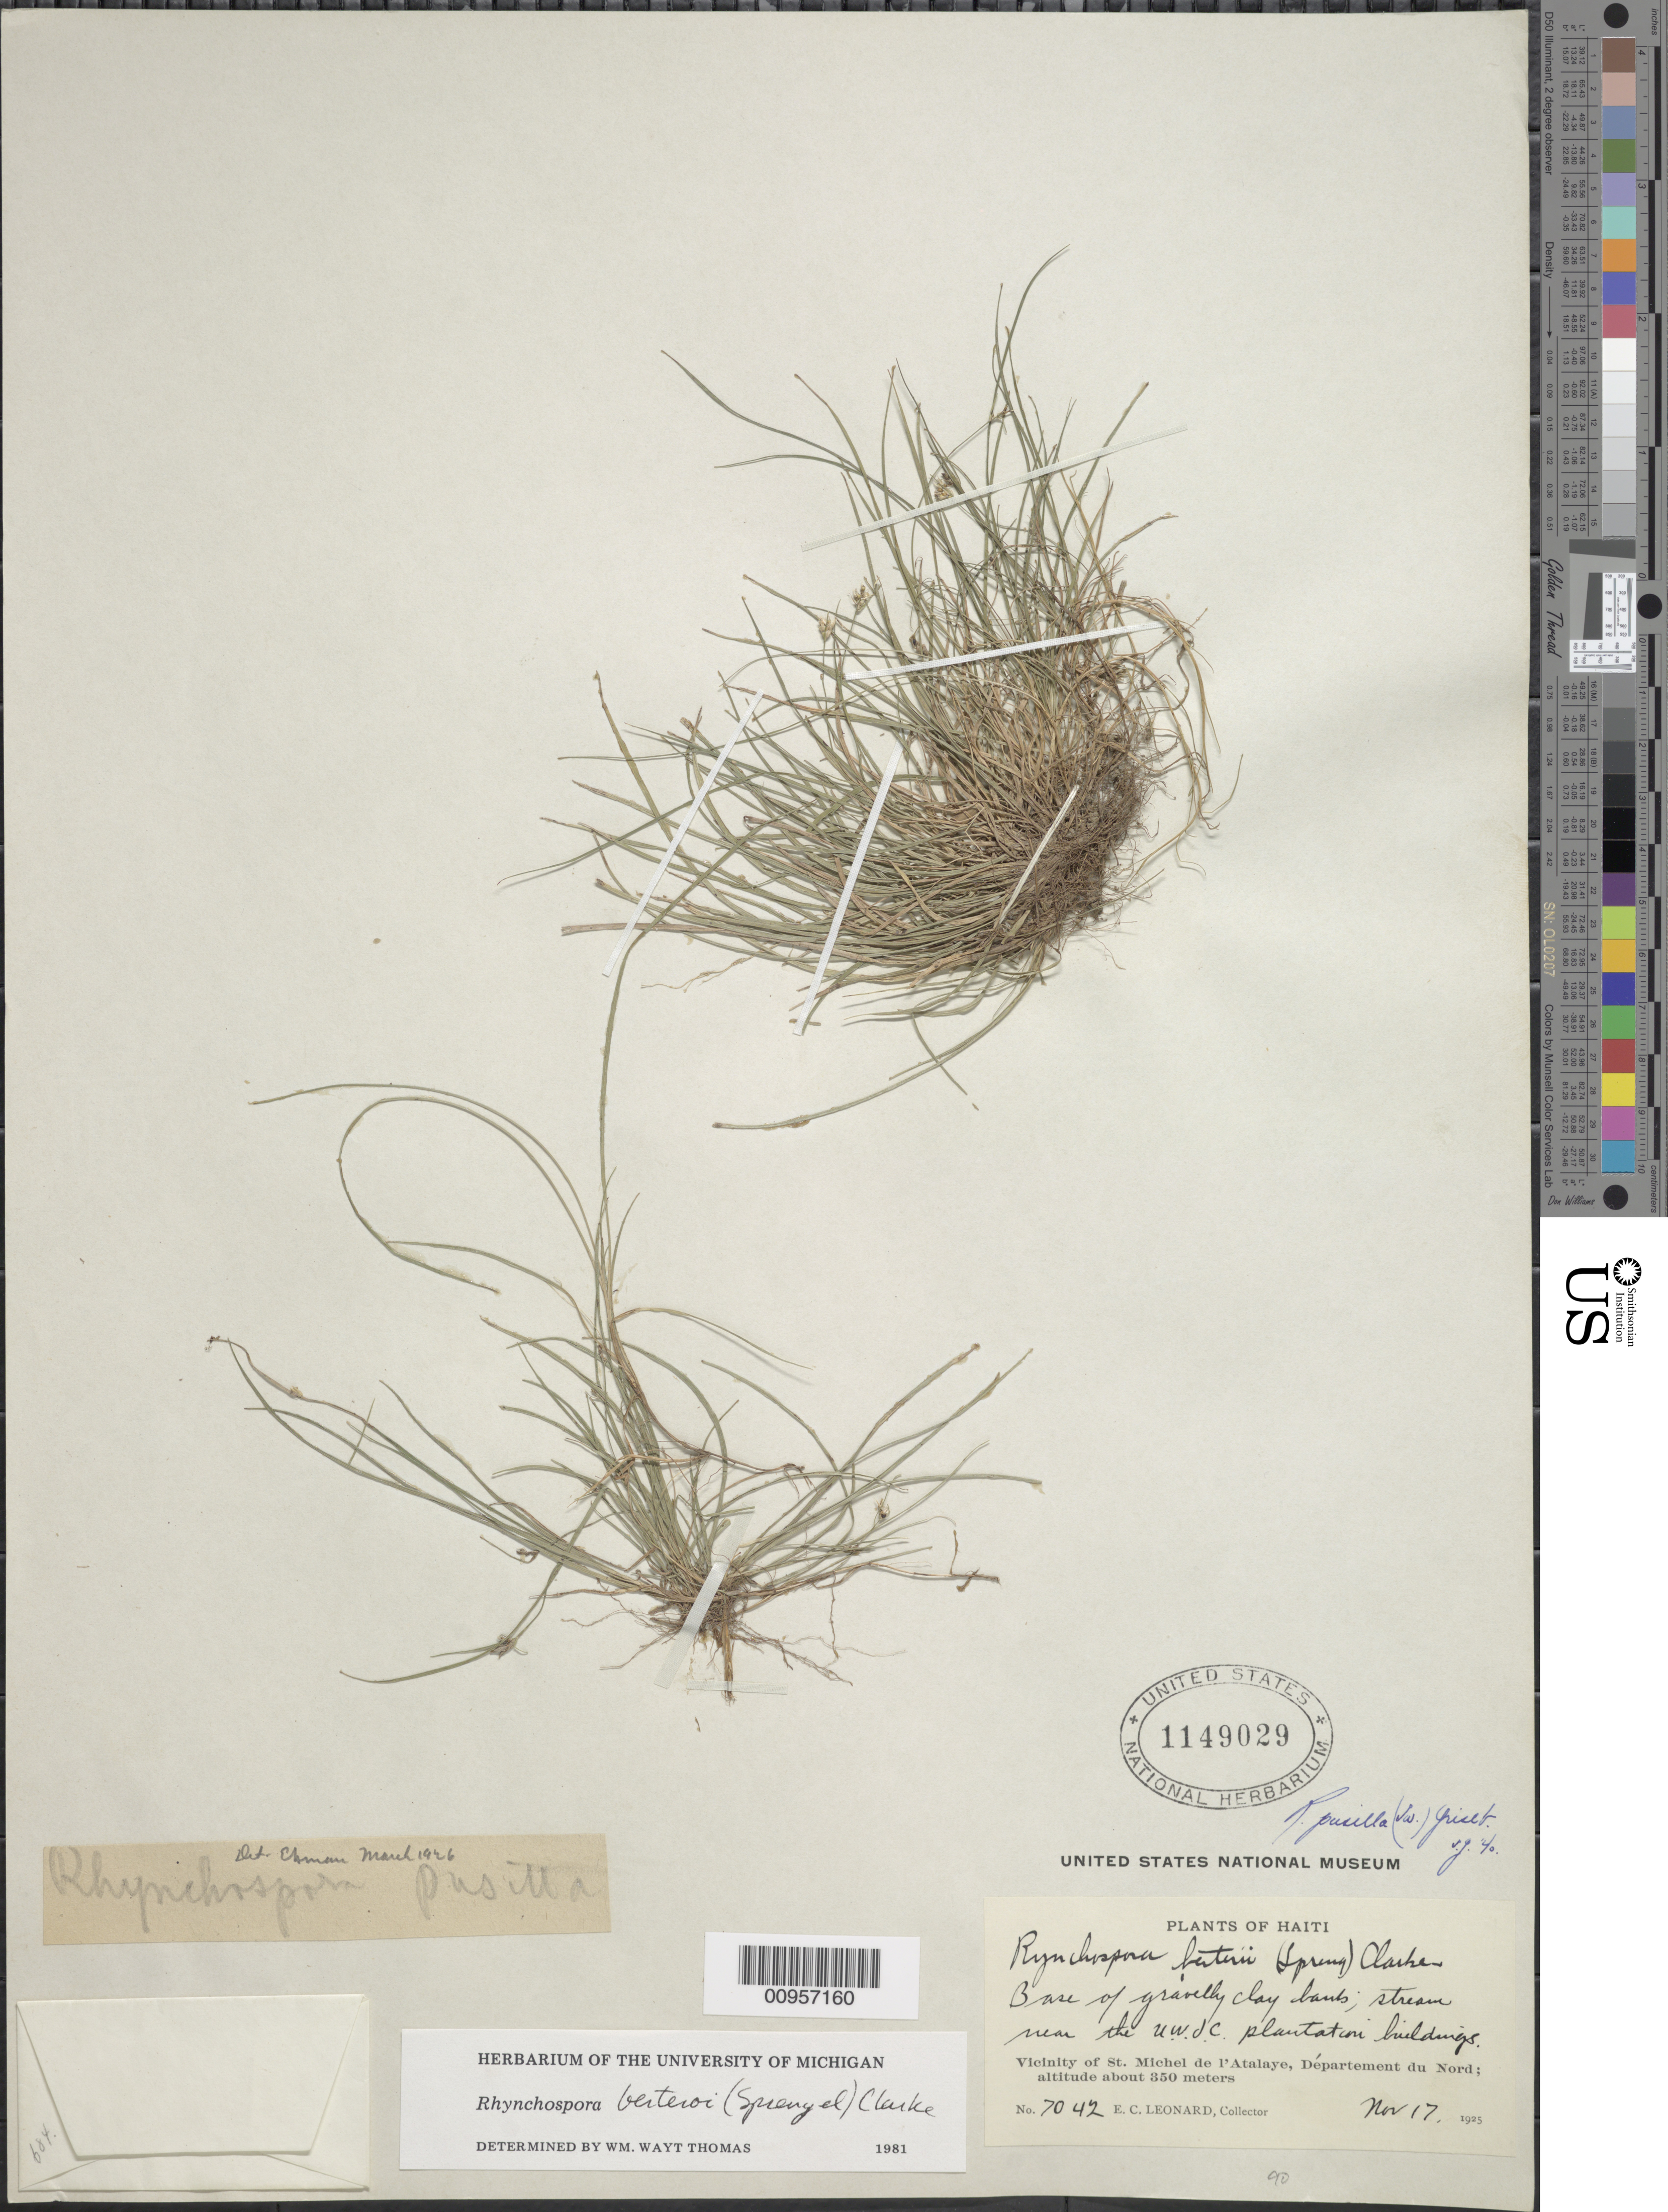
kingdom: Plantae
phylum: Tracheophyta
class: Liliopsida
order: Poales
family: Cyperaceae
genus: Rhynchospora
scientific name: Rhynchospora berteroi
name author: (Spreng.) C.B. Clarke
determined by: Thomas, W. W., (NY), New York Botanical Garden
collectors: E. C. Leonard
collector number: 7042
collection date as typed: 17 Nov 1925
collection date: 1925-11-17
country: Haiti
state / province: Nord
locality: Vicinity of St. Michel de l'Atalaye, stream near the UWIC Plantation Buildings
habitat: Base of gravelly clay bank of stream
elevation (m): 350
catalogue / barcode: US 1149029